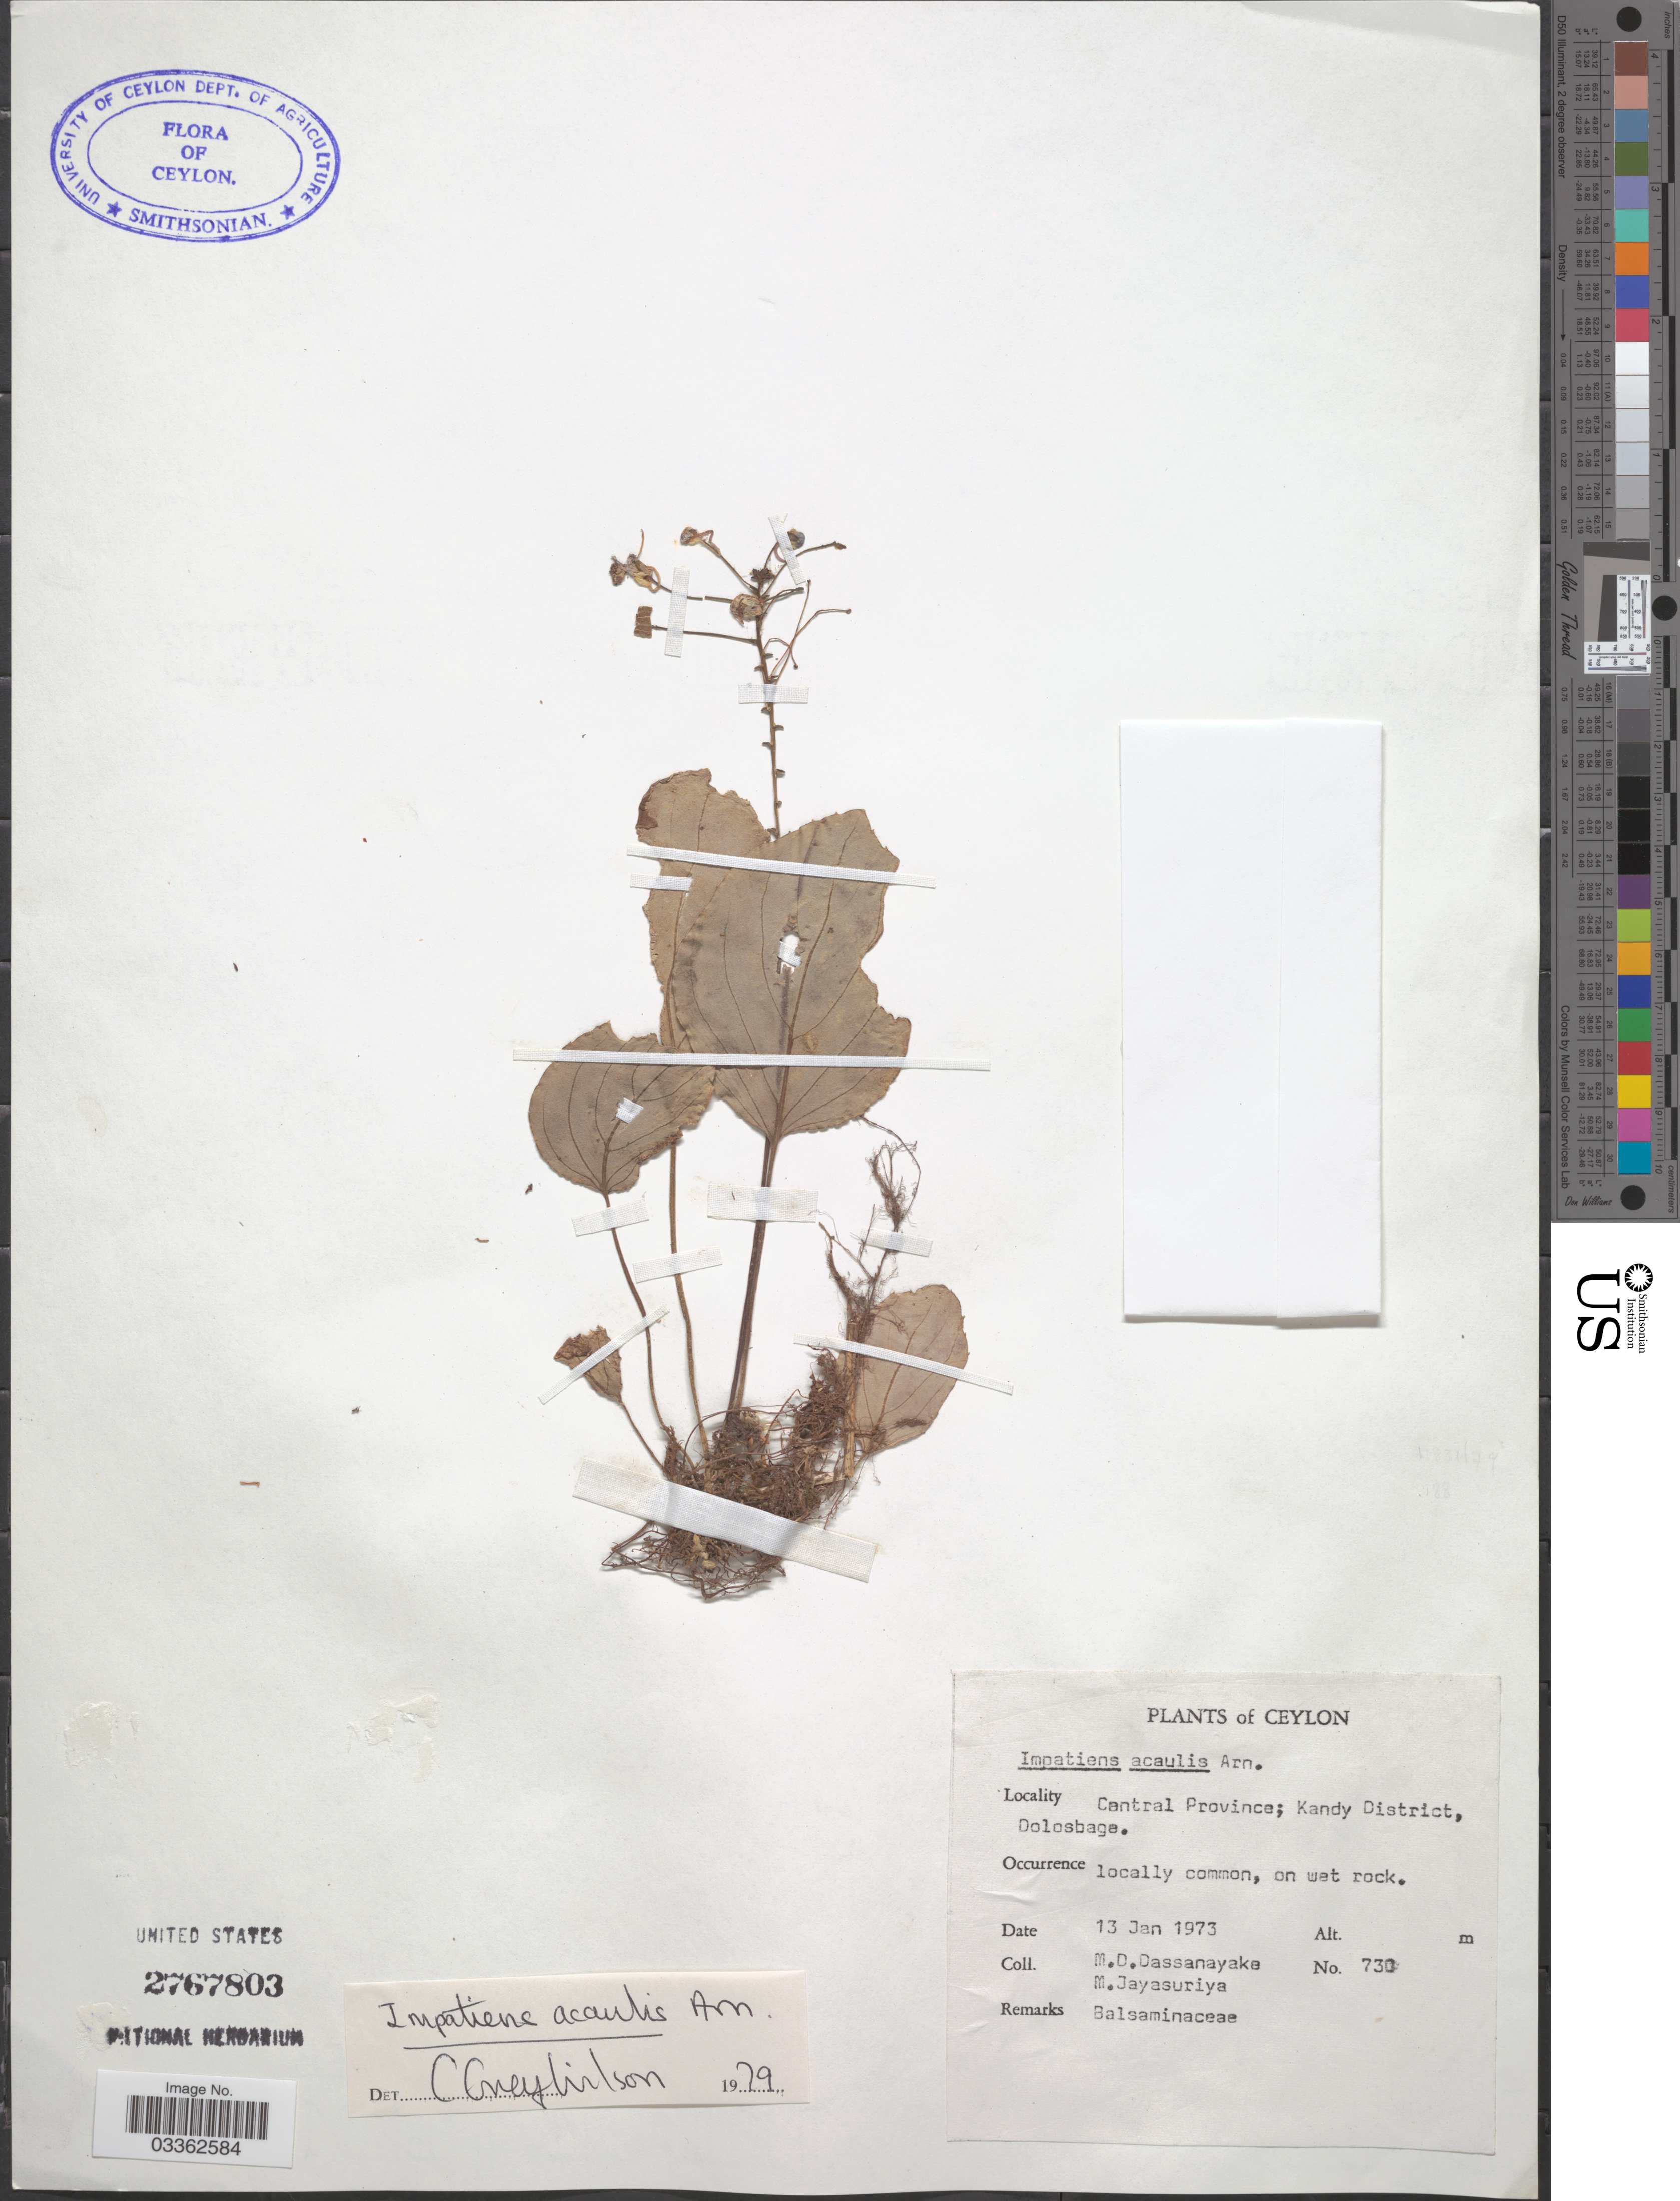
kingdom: Plantae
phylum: Tracheophyta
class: Magnoliopsida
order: Ericales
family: Balsaminaceae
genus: Impatiens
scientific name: Impatiens acaulis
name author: Arn.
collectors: M. D. Dassanayake & M. Jayasuriya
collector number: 730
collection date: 1973-01-13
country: Sri Lanka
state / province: Central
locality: Ceylon. Kandy District, Dolosbage.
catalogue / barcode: US 2767803